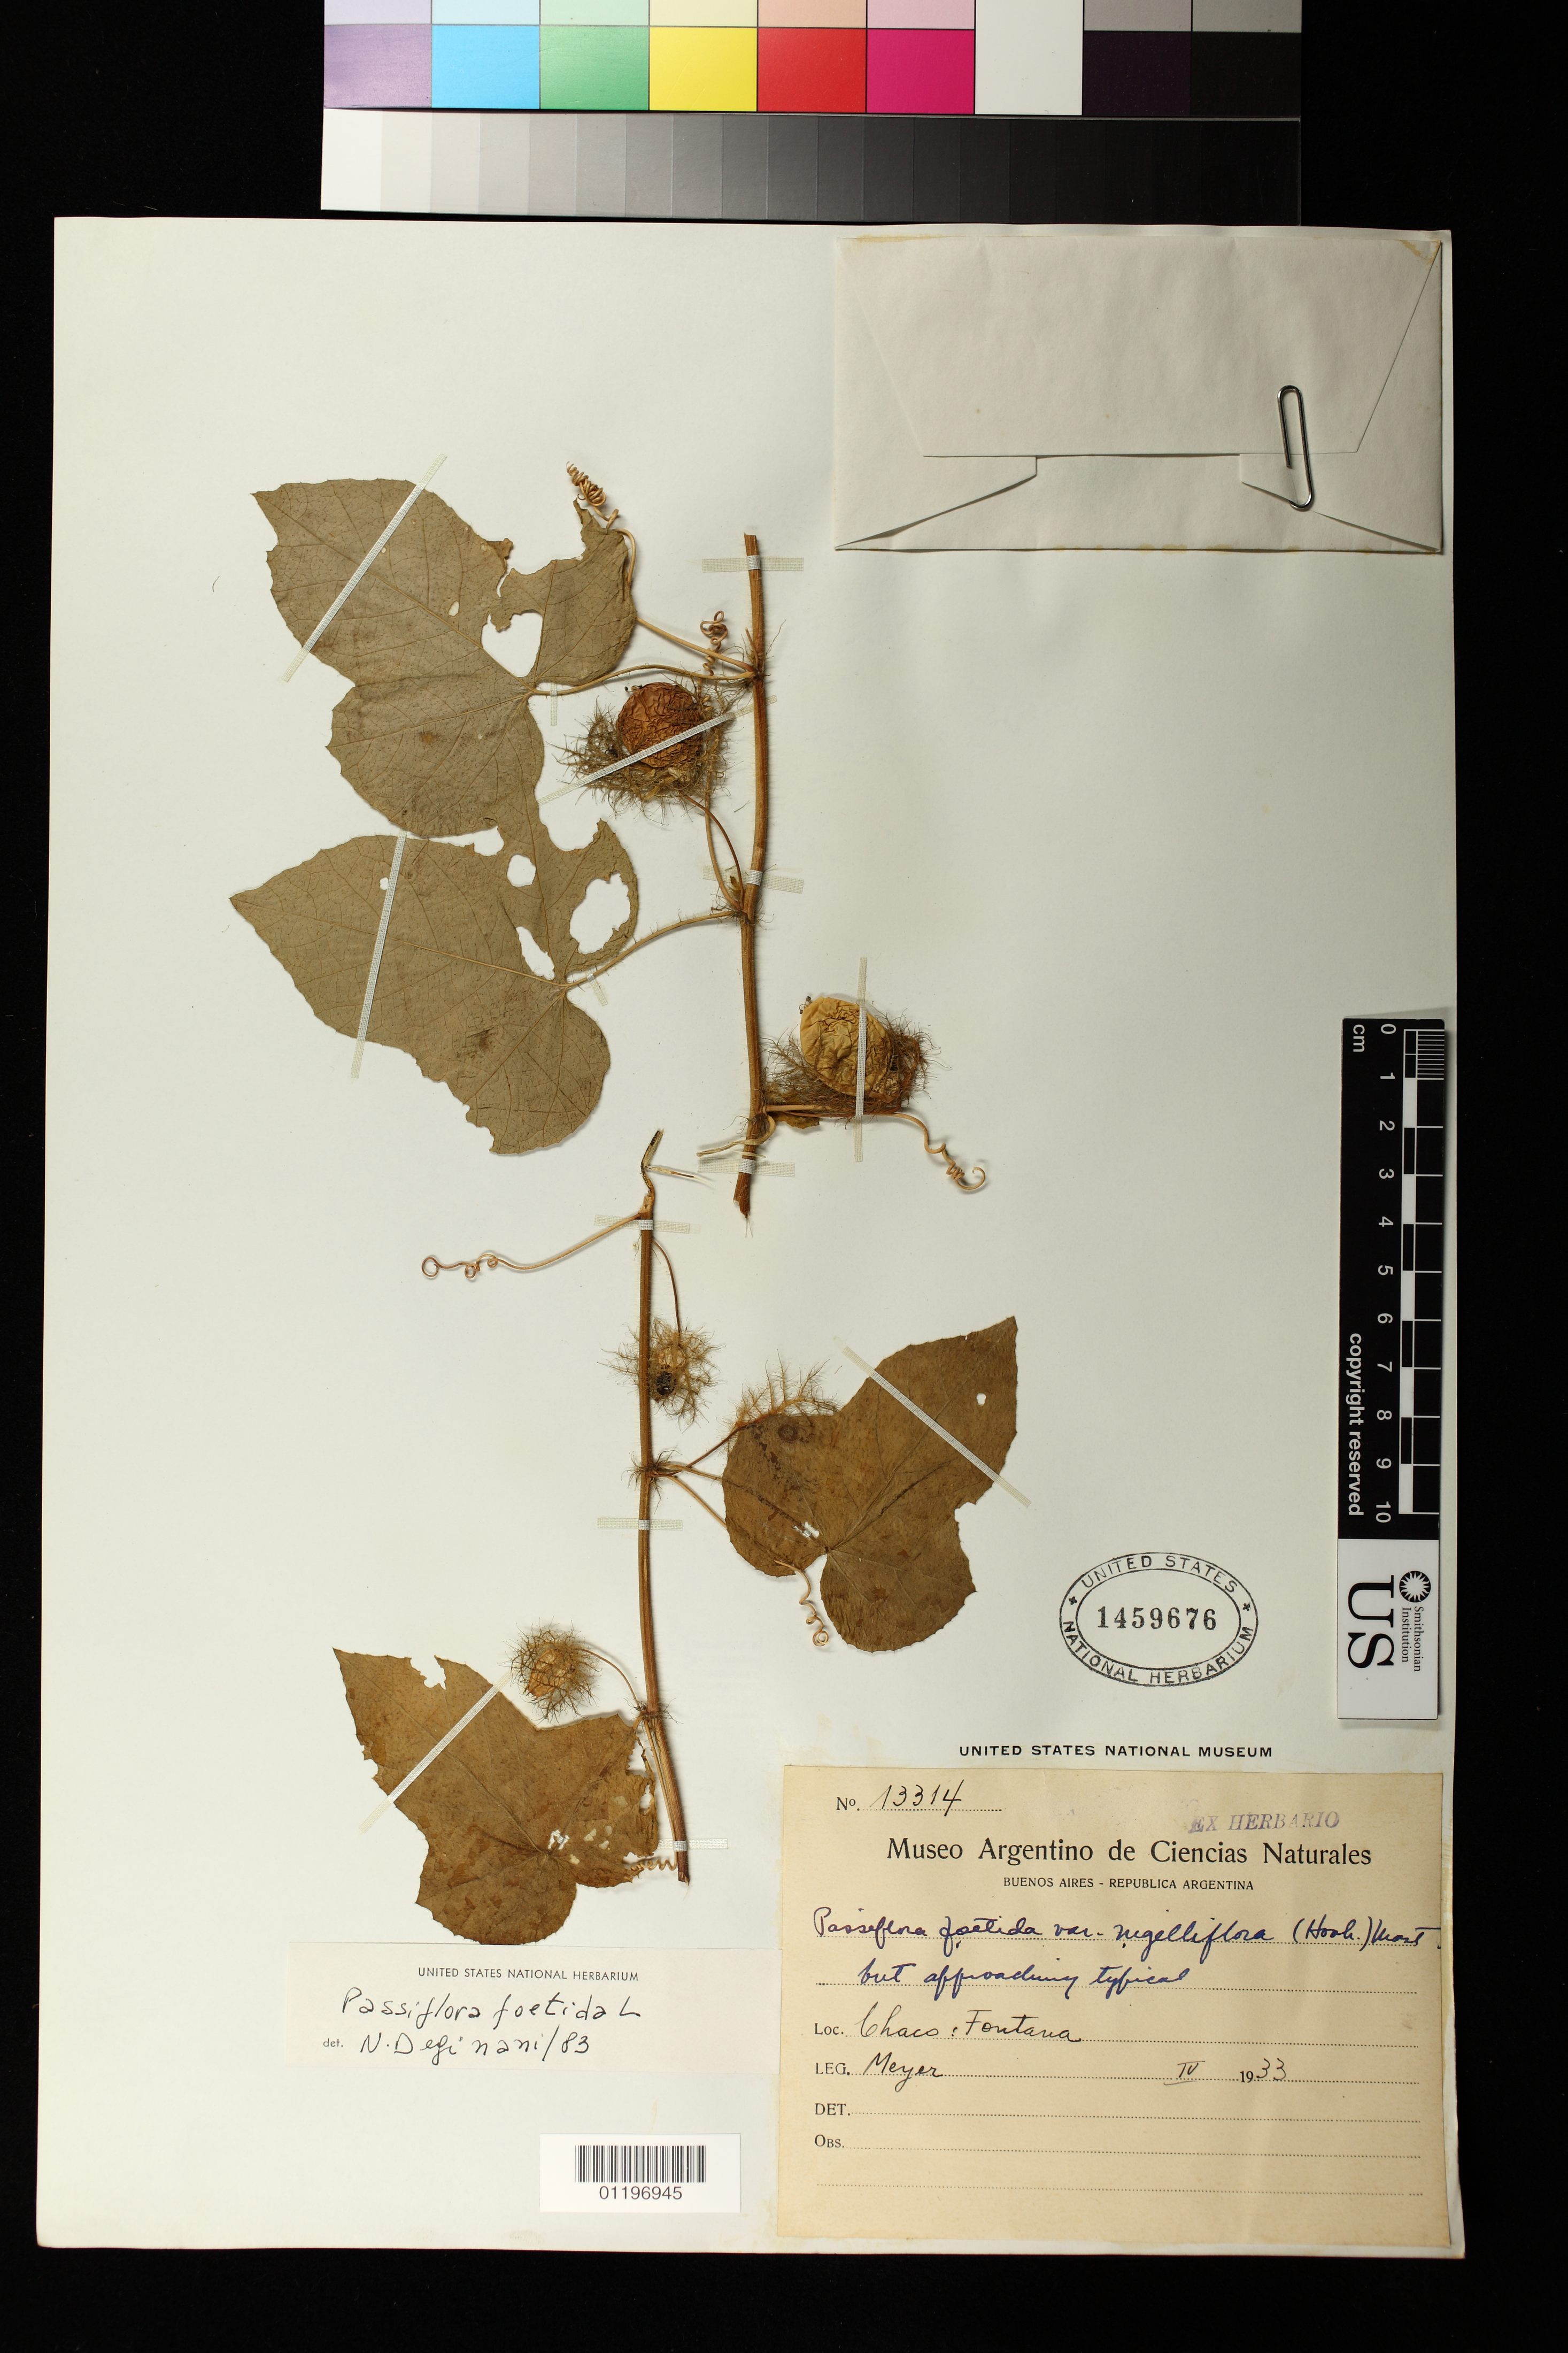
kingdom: Plantae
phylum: Tracheophyta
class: Magnoliopsida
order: Malpighiales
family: Passifloraceae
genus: Passiflora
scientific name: Passiflora foetida var. nigelliflora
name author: (Hook.) Mast.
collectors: T. Meyer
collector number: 13314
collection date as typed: Apr 1933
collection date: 1933-04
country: Argentina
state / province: Chaco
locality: Chaco: Fontana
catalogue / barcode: US 1459676